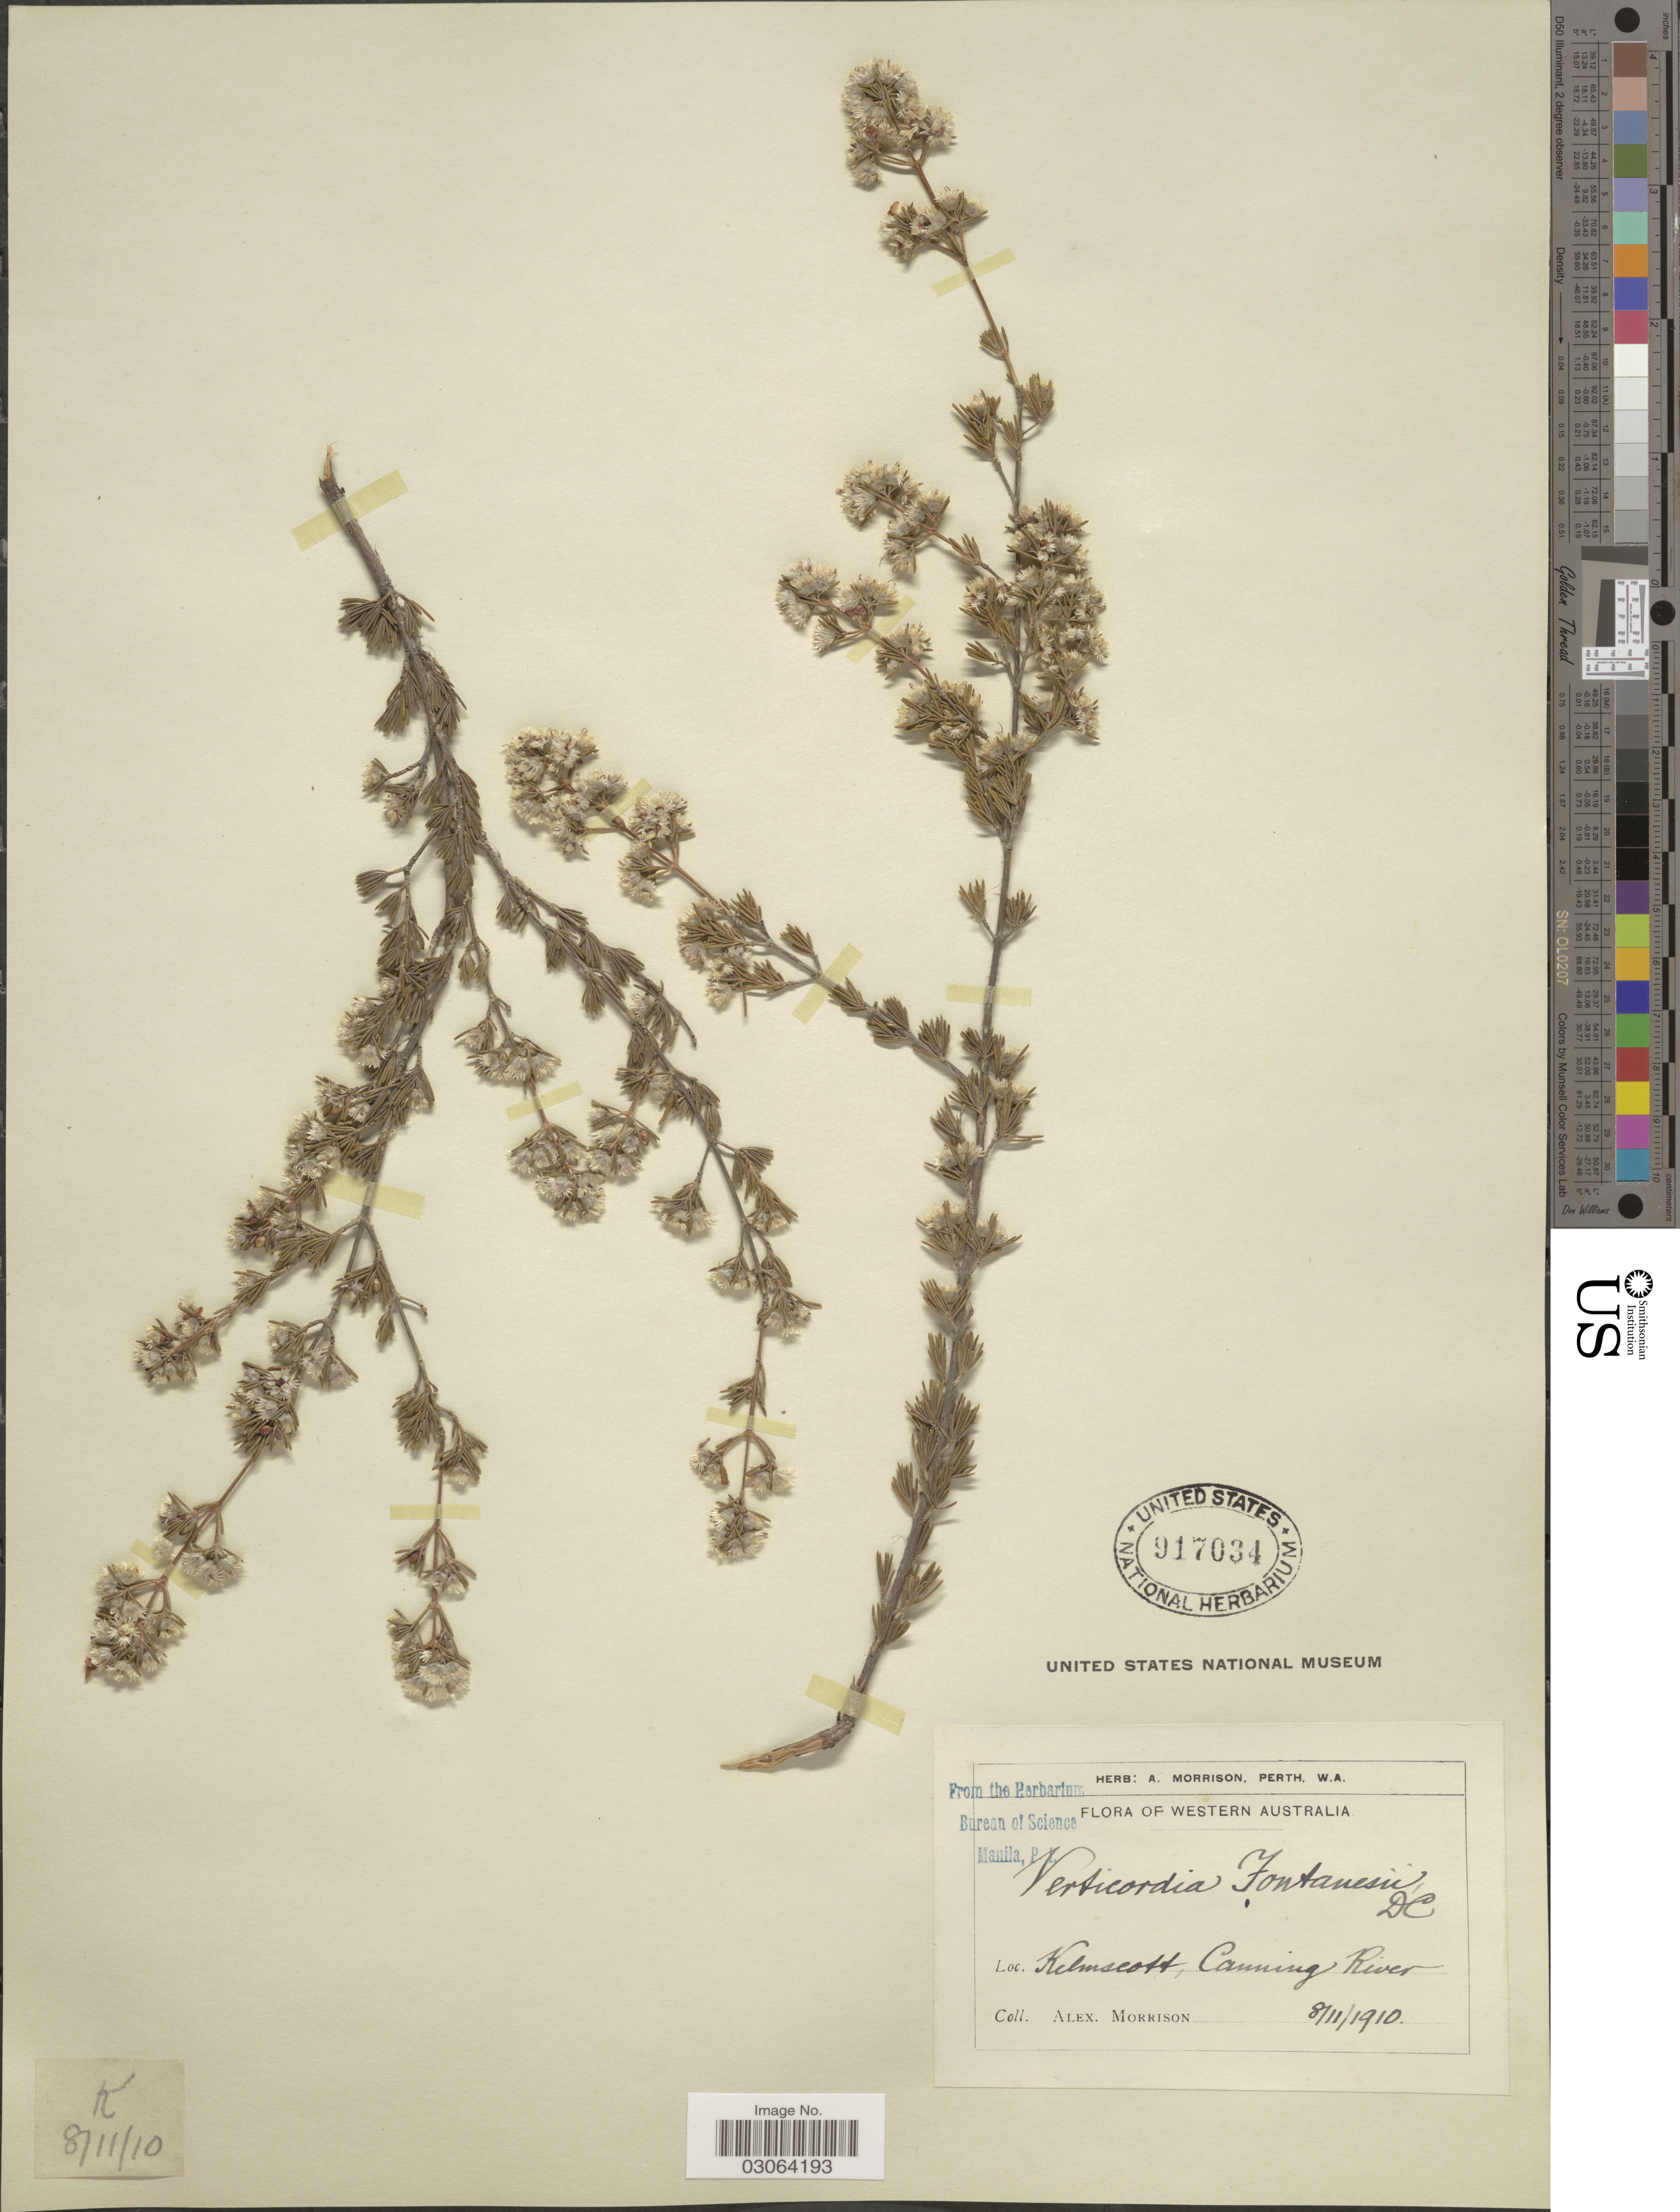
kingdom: Plantae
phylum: Tracheophyta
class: Magnoliopsida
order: Myrtales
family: Myrtaceae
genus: Verticordia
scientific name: Verticordia fontanesii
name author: DC.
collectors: A. Morrison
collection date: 1910-11-08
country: Australia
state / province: Western Australia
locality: Kelmscott, Canning River.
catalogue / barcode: US 917034